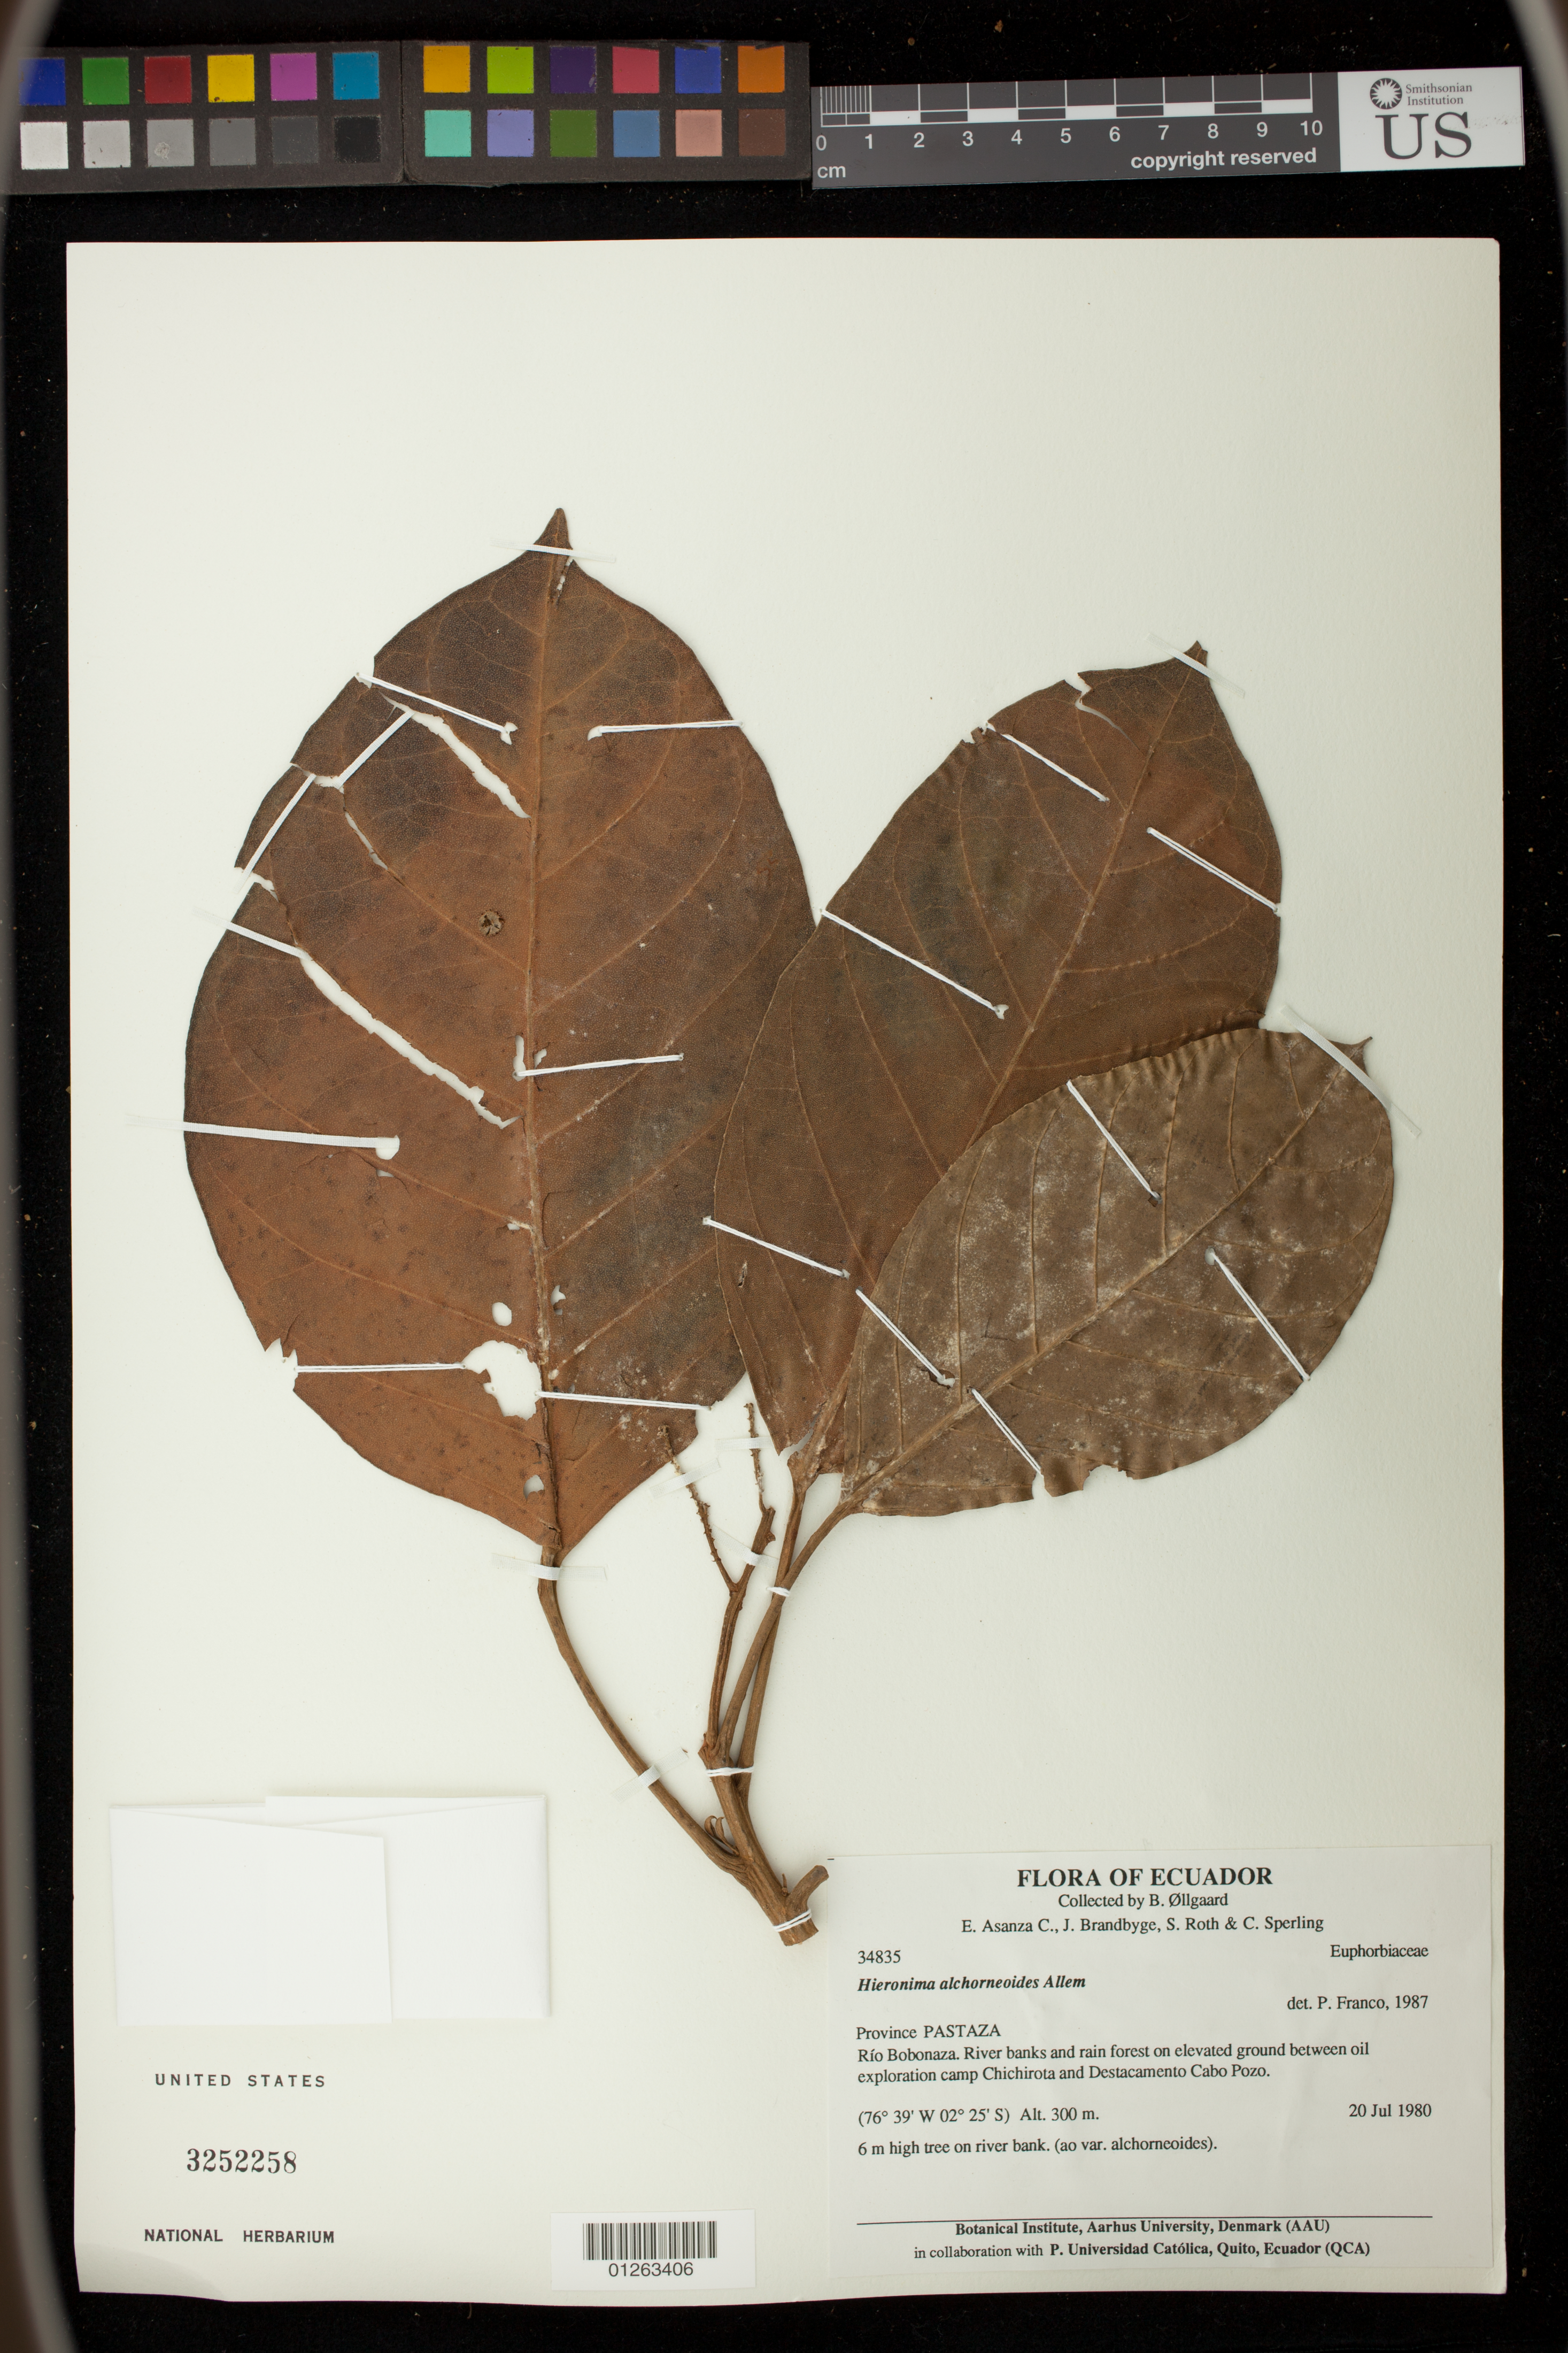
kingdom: Plantae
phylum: Tracheophyta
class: Magnoliopsida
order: Malpighiales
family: Phyllanthaceae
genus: Hieronyma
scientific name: Hieronyma alchorneoides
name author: Allemão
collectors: B. Øllgaard, E. Asanza C., J. Brandbyge, S. Roth & C. Sperling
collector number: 34835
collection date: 1980-07-20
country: Ecuador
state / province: Pastaza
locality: Rio Bobonaza. River banks and rain forest on elevated ground between oil exploration camp Chichirota and Destacamento Cabo Pozo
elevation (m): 300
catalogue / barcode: US 3252258